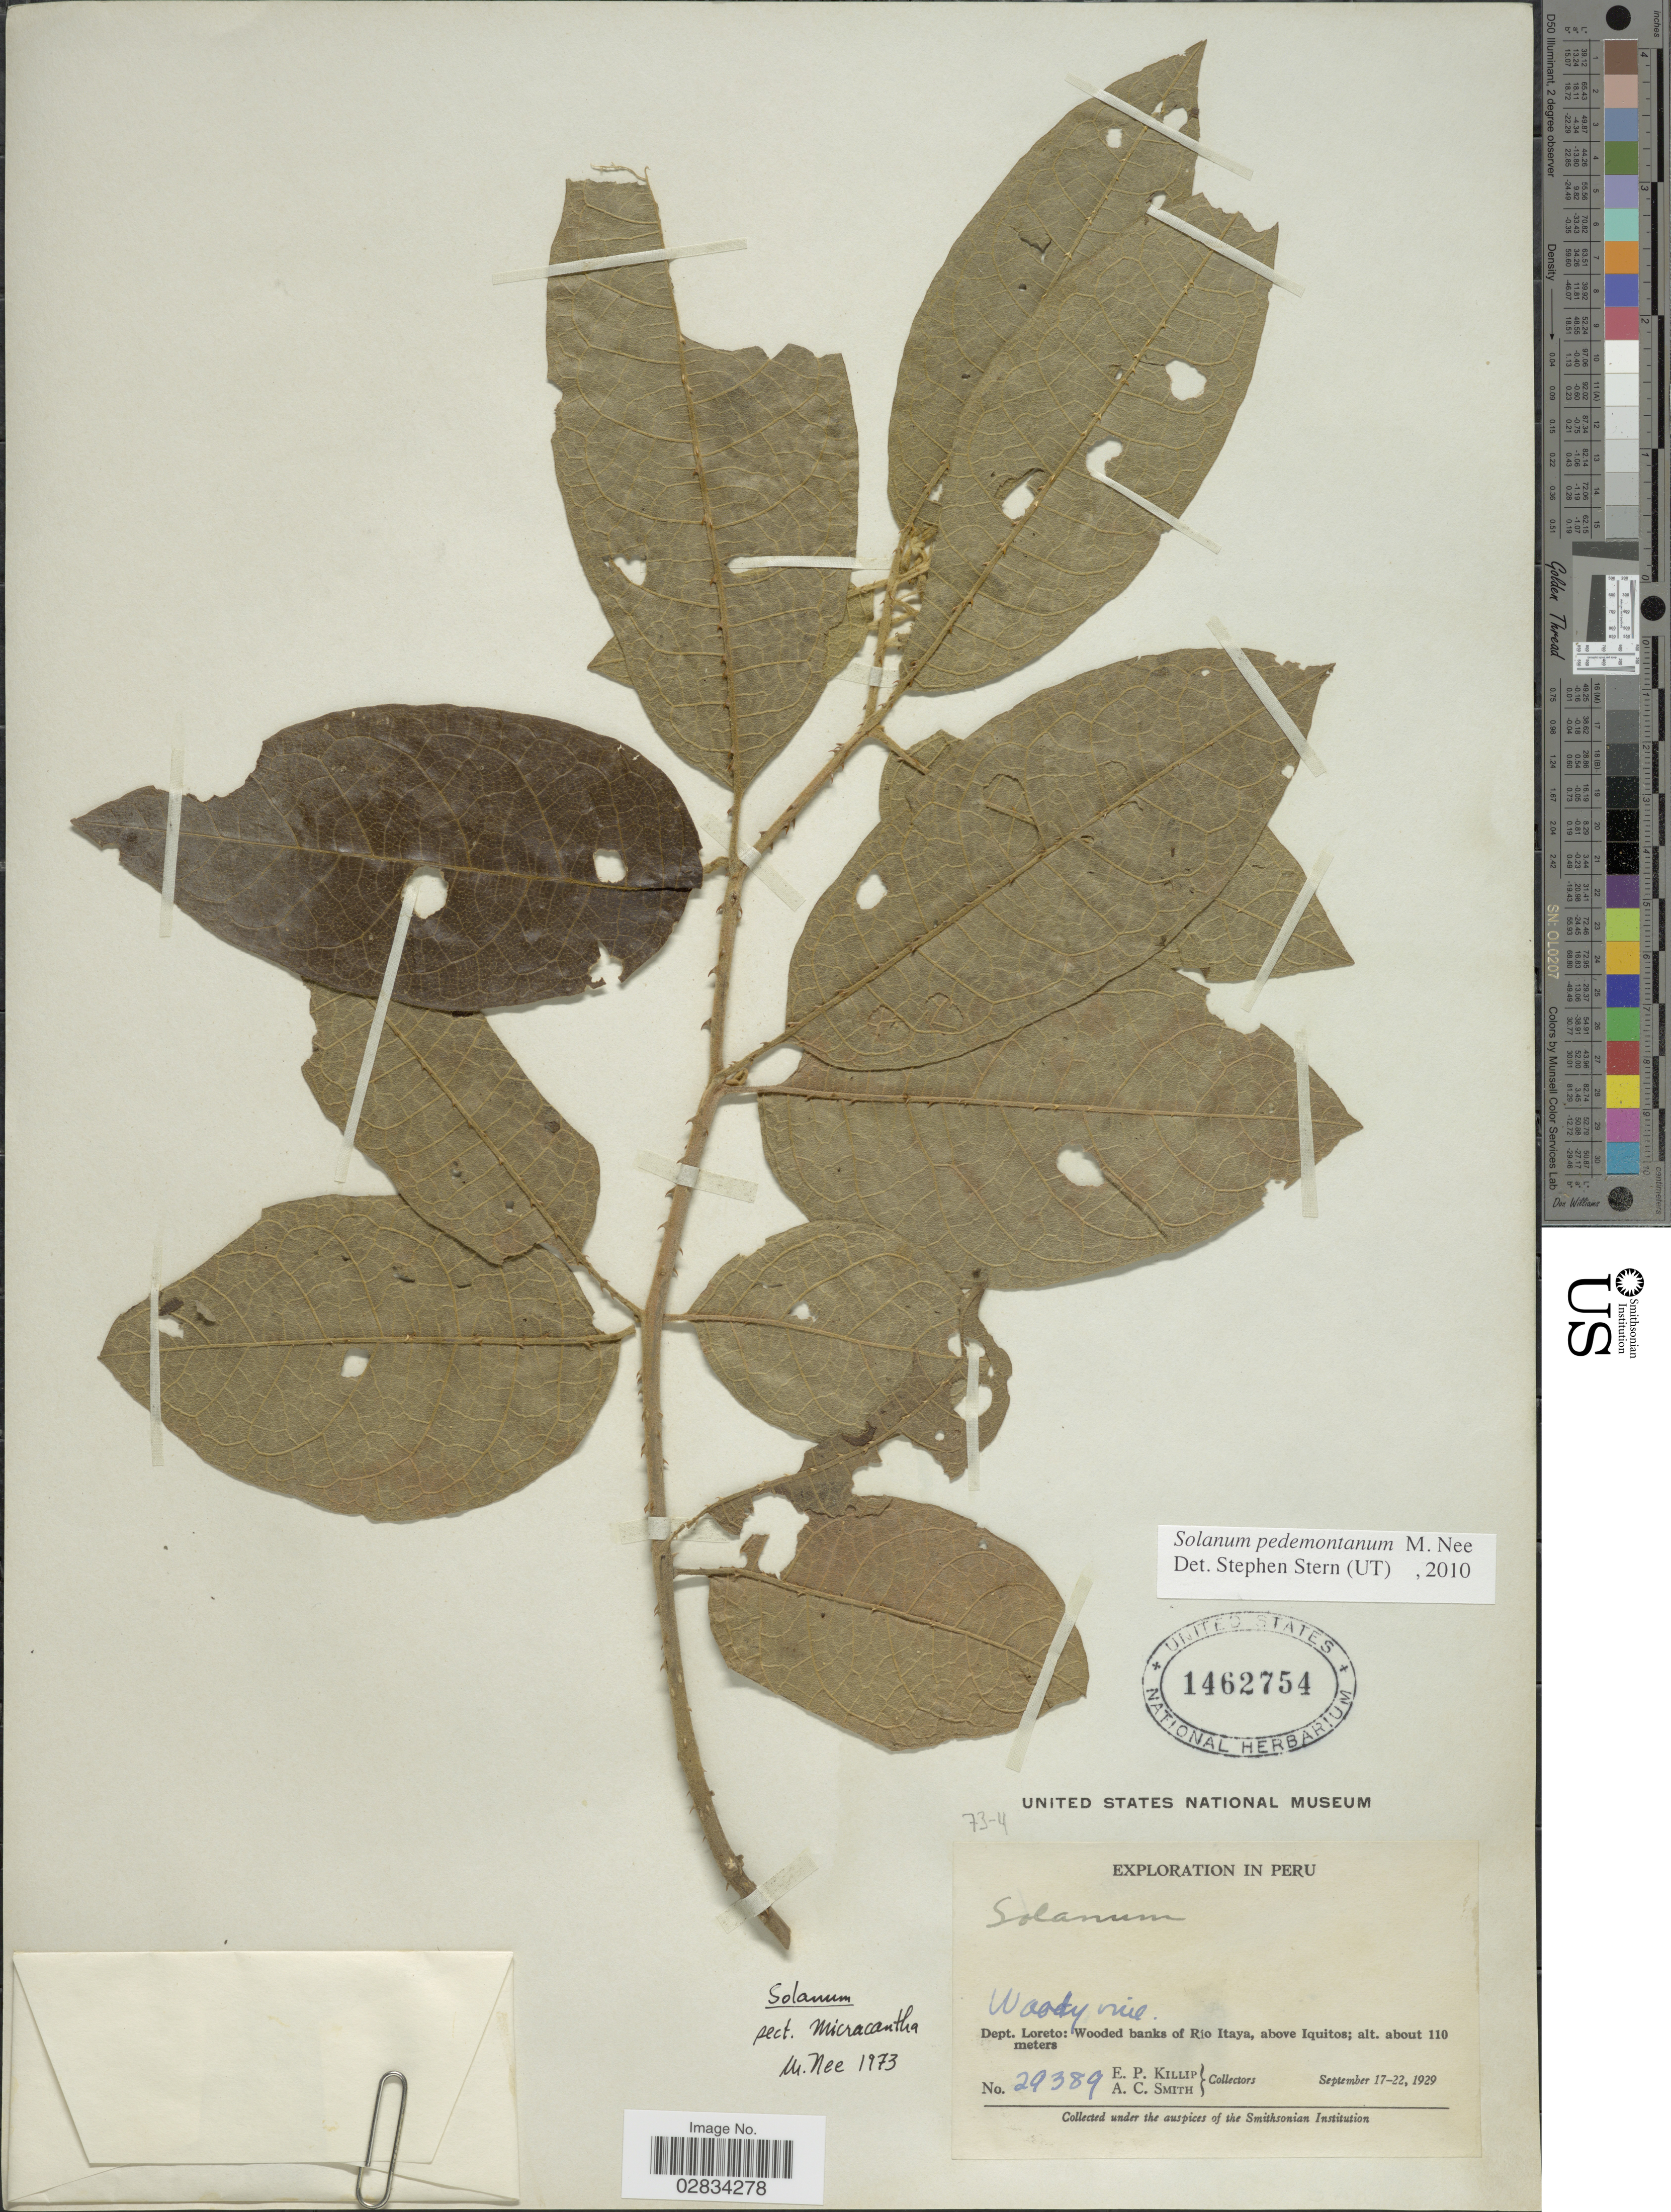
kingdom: Plantae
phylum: Tracheophyta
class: Magnoliopsida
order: Solanales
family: Solanaceae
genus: Solanum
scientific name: Solanum pedemontanum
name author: M. Nee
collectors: E. P. Killip & A. C. Smith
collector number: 29389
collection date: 1929-09-17/1929-09-22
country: Peru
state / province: Loreto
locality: Dept. Loreto: Wooded banks of Río Itaya, above Iquitos.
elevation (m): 110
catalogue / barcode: US 1462754